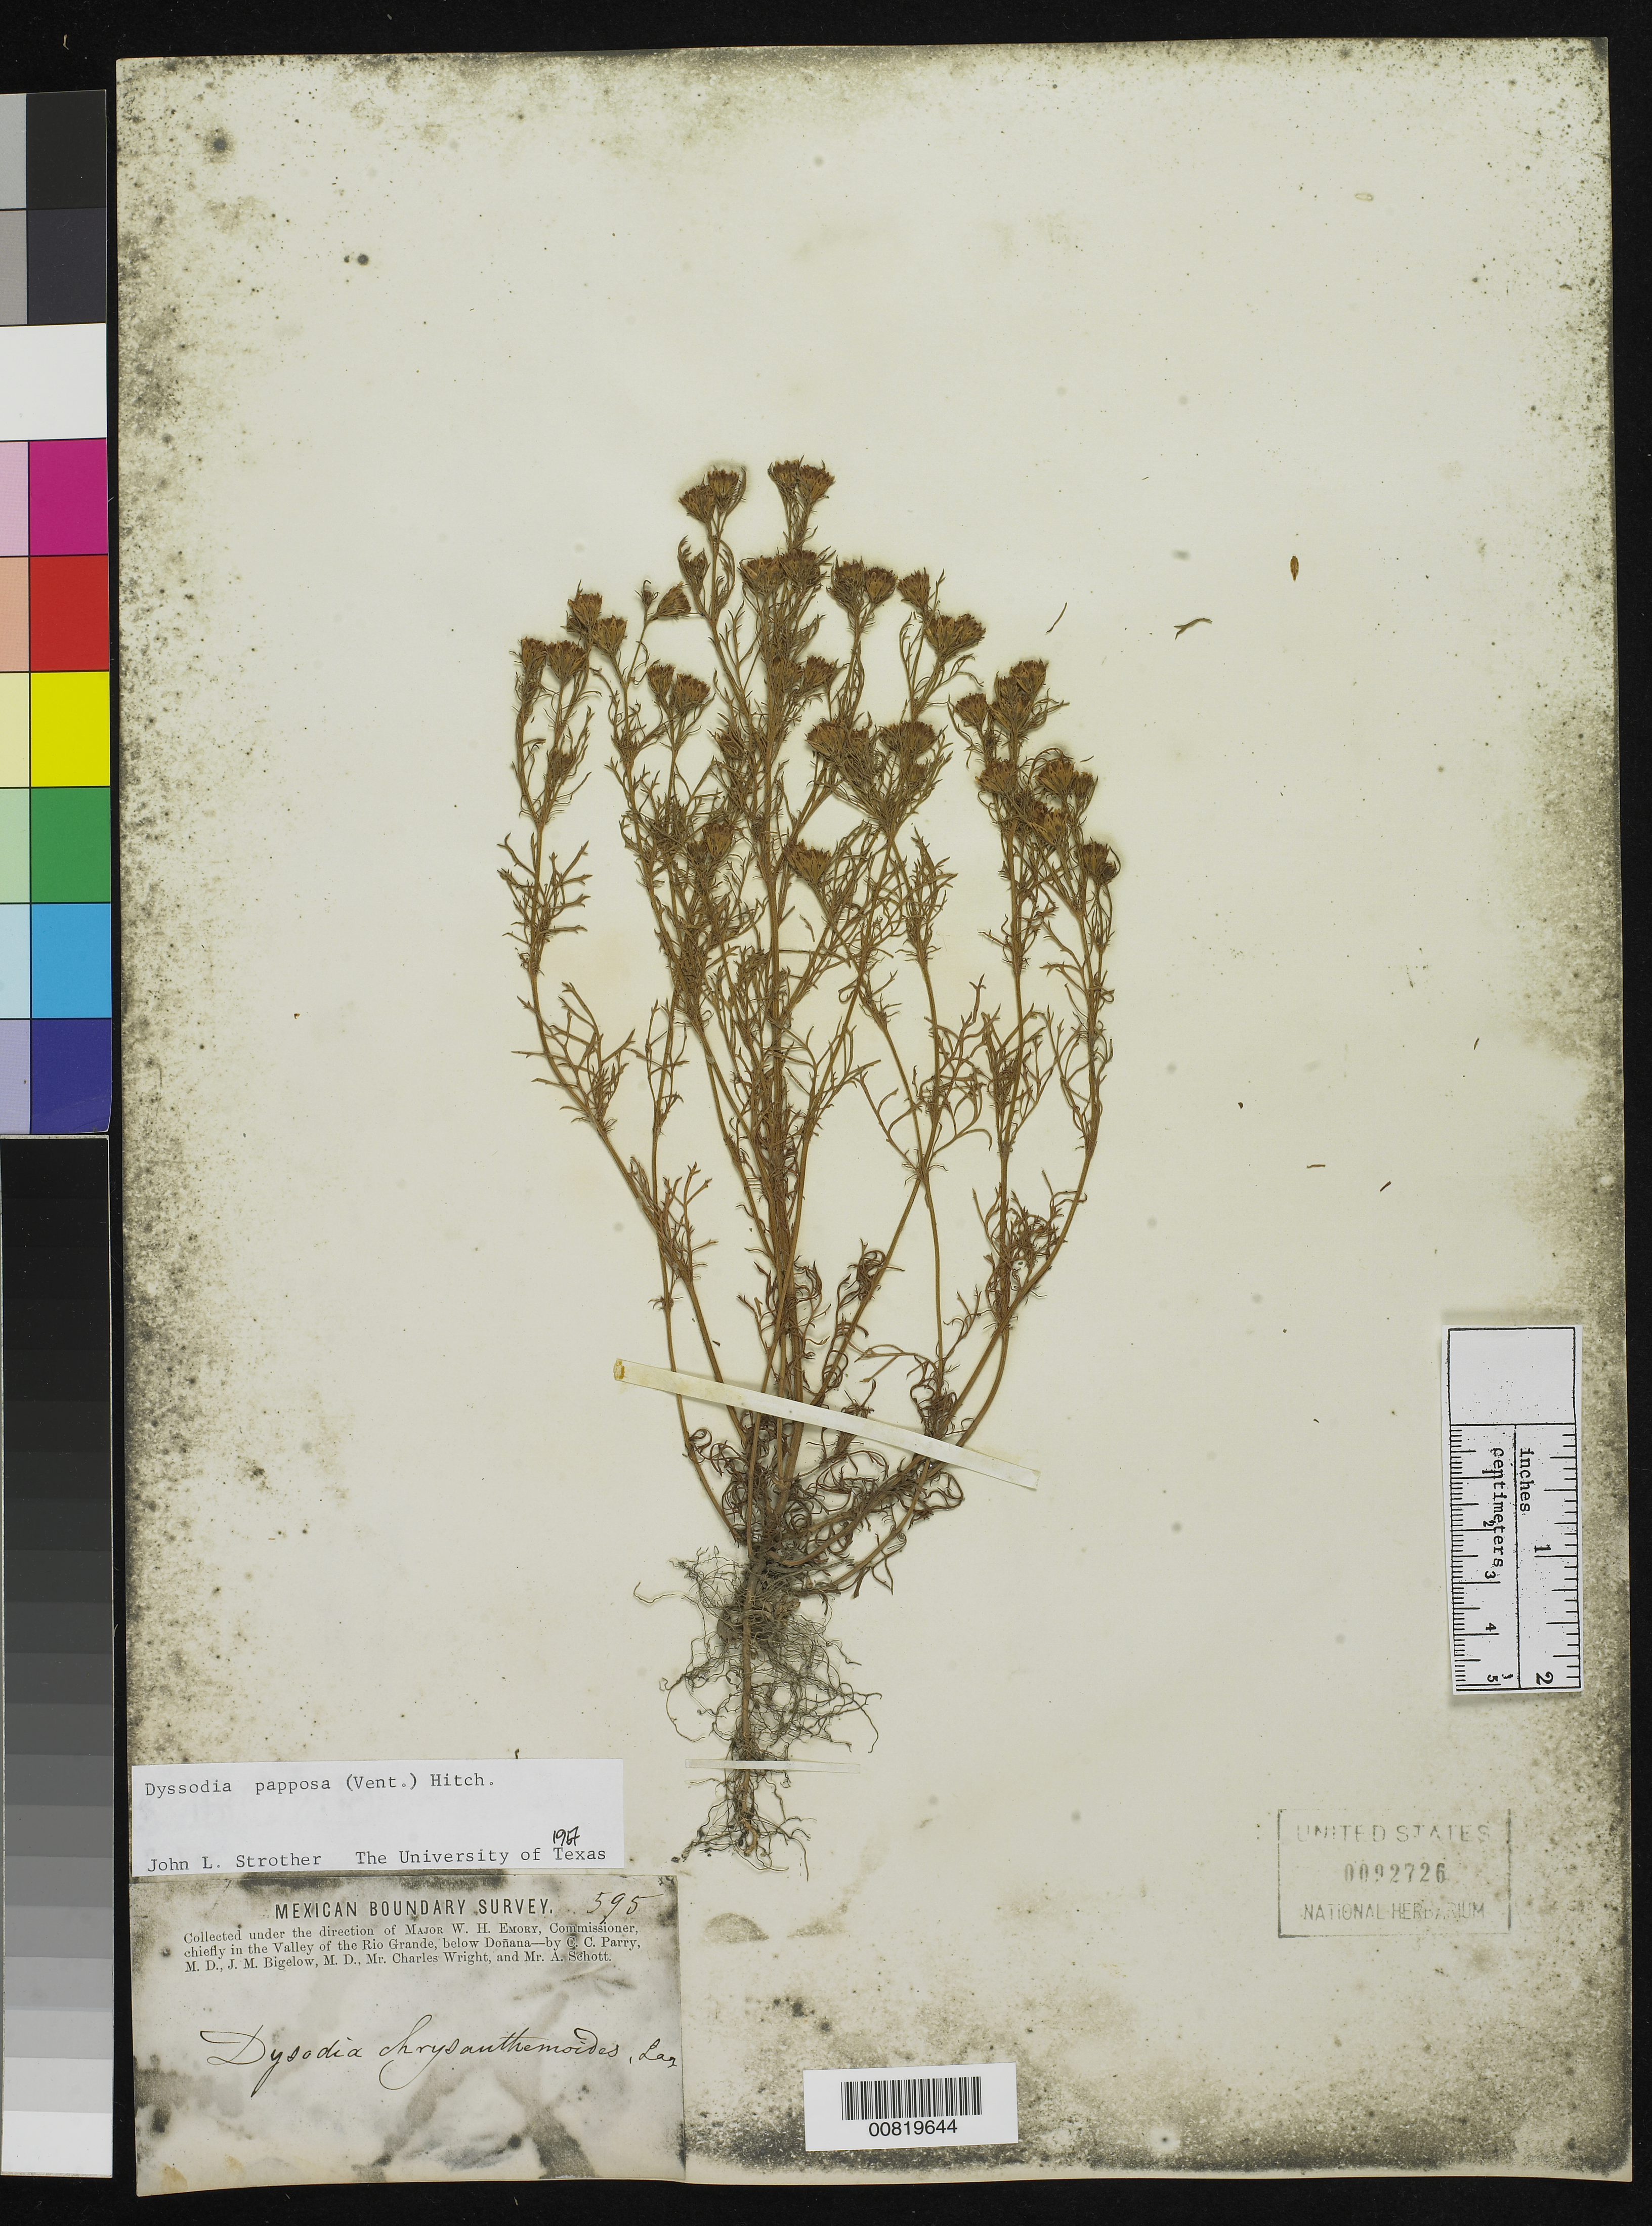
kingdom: Plantae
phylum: Tracheophyta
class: Magnoliopsida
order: Asterales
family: Asteraceae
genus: Dyssodia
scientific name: Dyssodia papposa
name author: (Vent.) Hitchc.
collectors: C. C. Parry, J. M. Bigelow, C. Wright & A. C. V. Schott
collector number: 595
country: United States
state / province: New Mexico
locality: Valley of the Rio Grande, below Doñana, New Mexico.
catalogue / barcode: US 92726